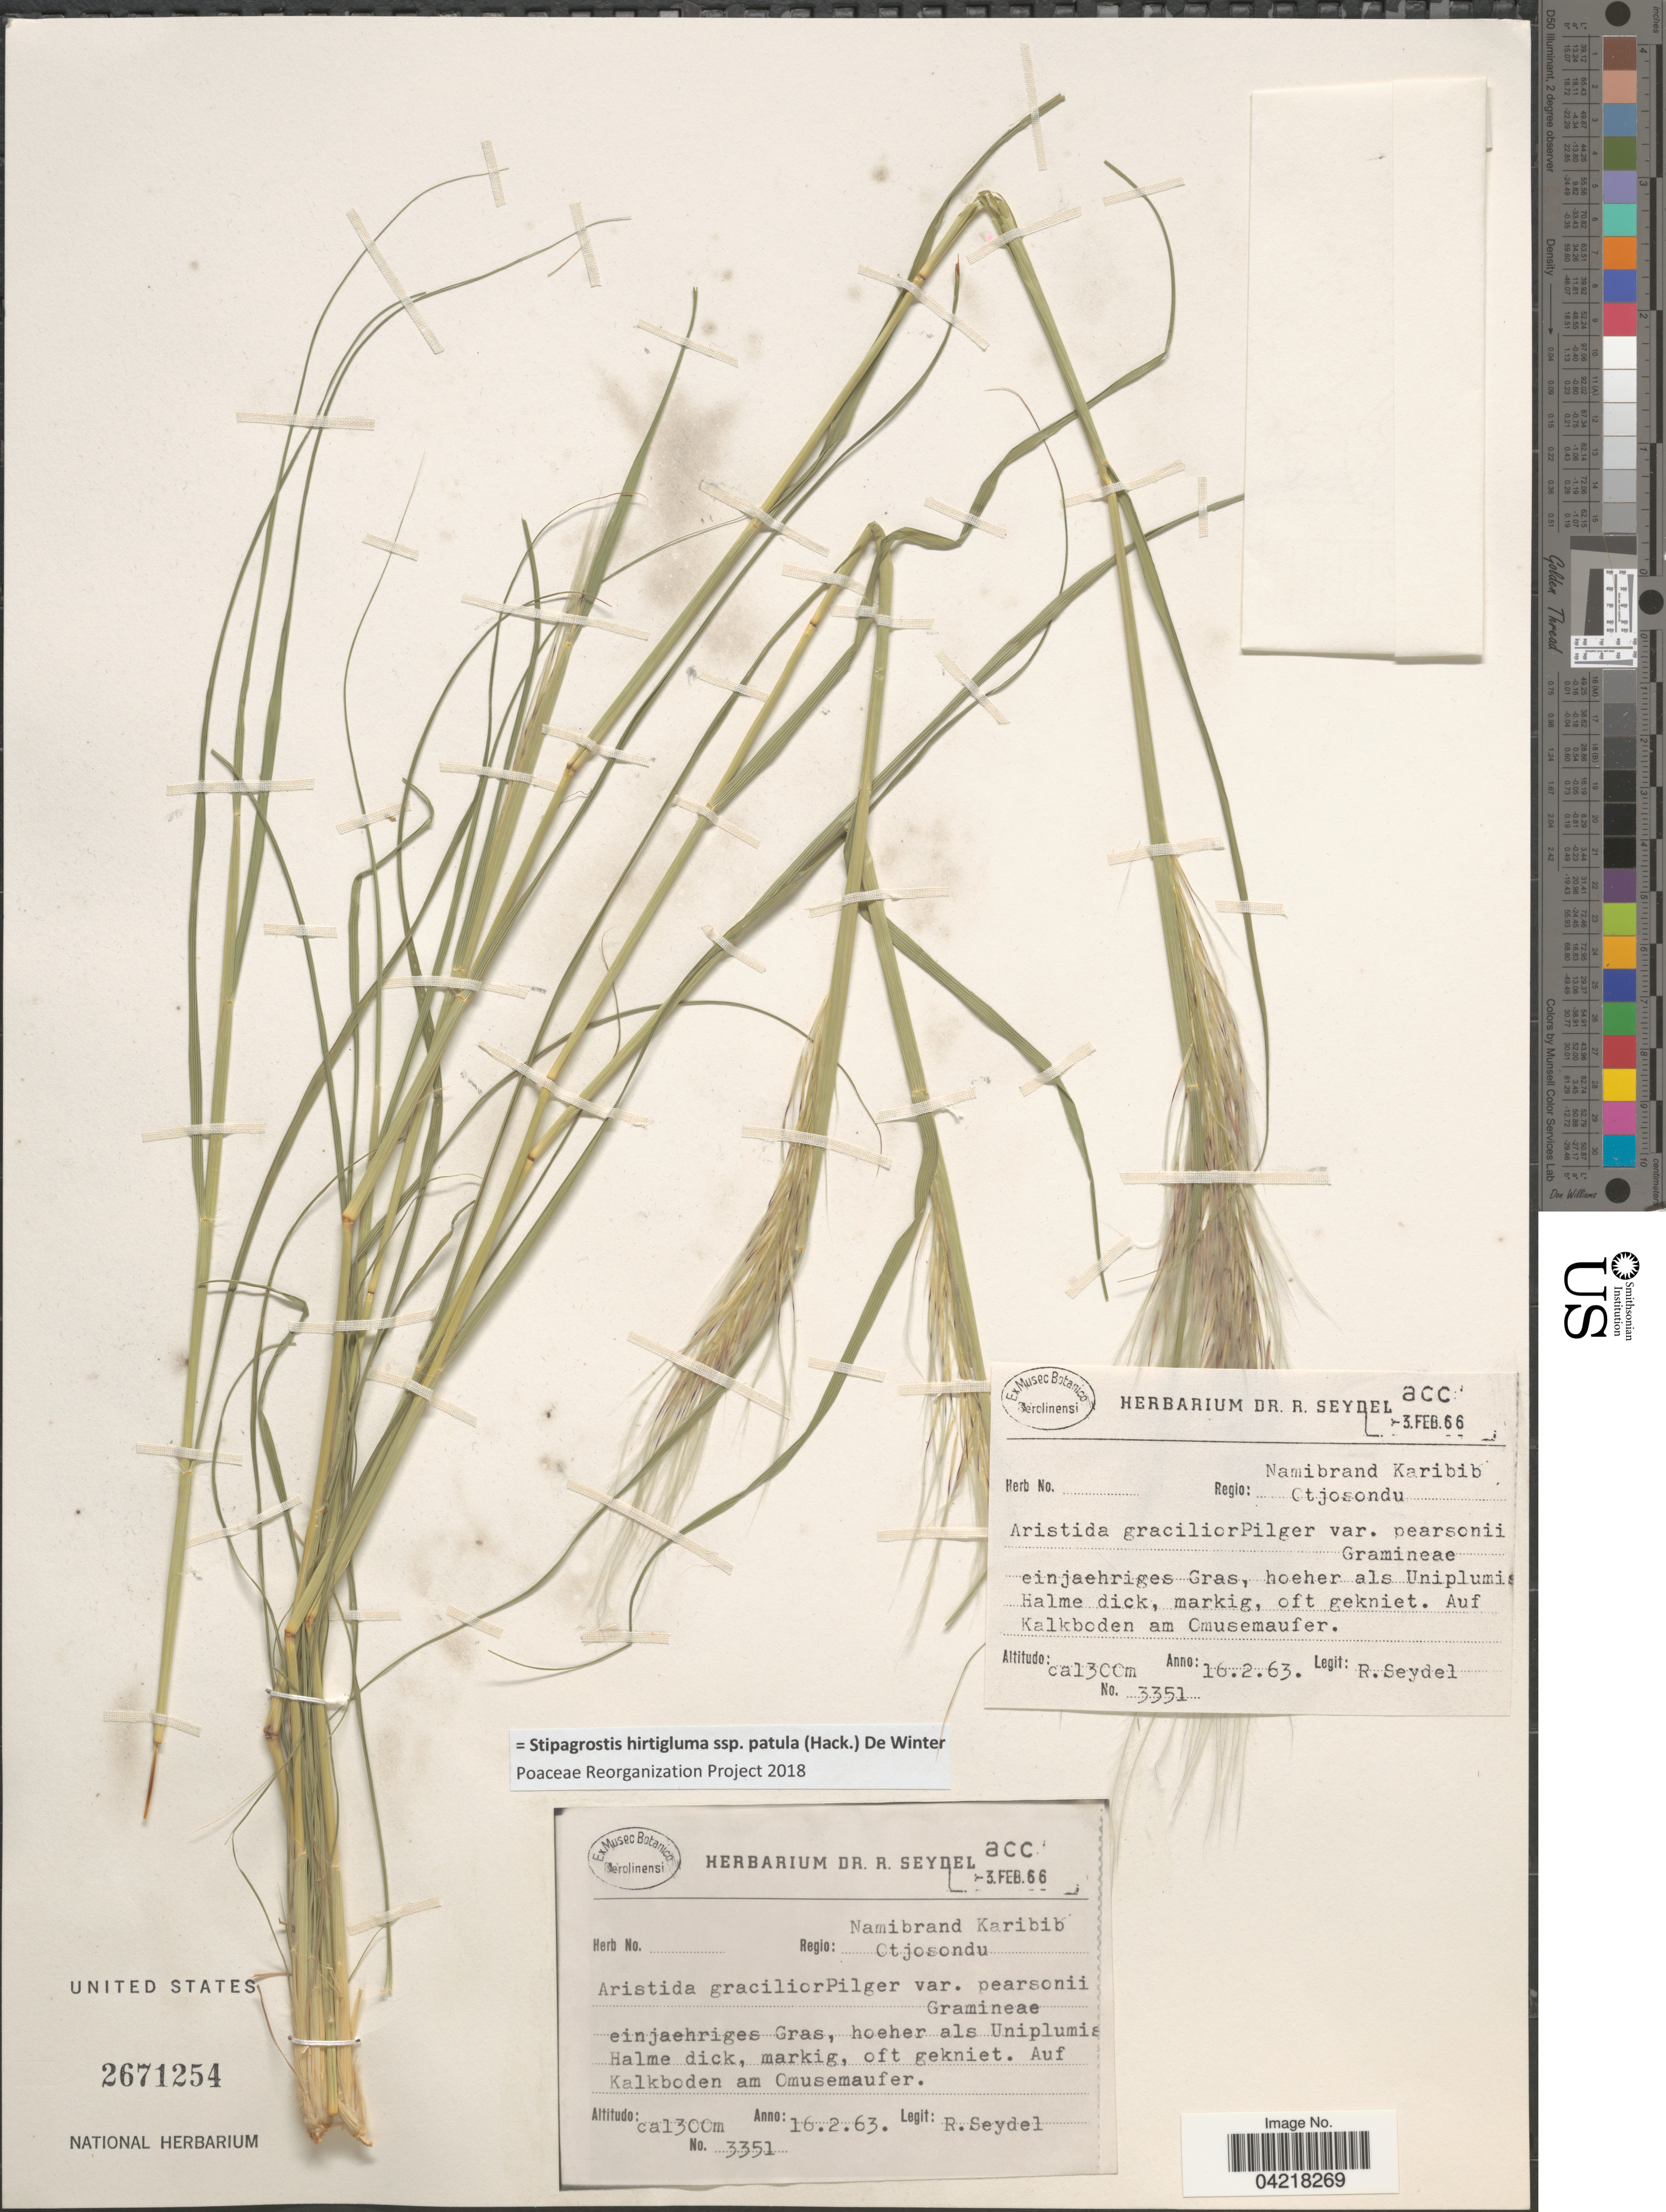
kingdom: Plantae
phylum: Tracheophyta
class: Liliopsida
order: Poales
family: Poaceae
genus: Stipagrostis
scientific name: Stipagrostis hirtigluma subsp. patula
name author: (Hack.) De Winter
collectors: R. Seydel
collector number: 3351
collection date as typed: Transcribed d/m/y: 16/2/63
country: Namibia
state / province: Otjozondjupa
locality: Regio: Namibrand Karibib. Otjosondu. Auf Kalkboden am Omusemaufer.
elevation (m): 1300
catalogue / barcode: US 2671254